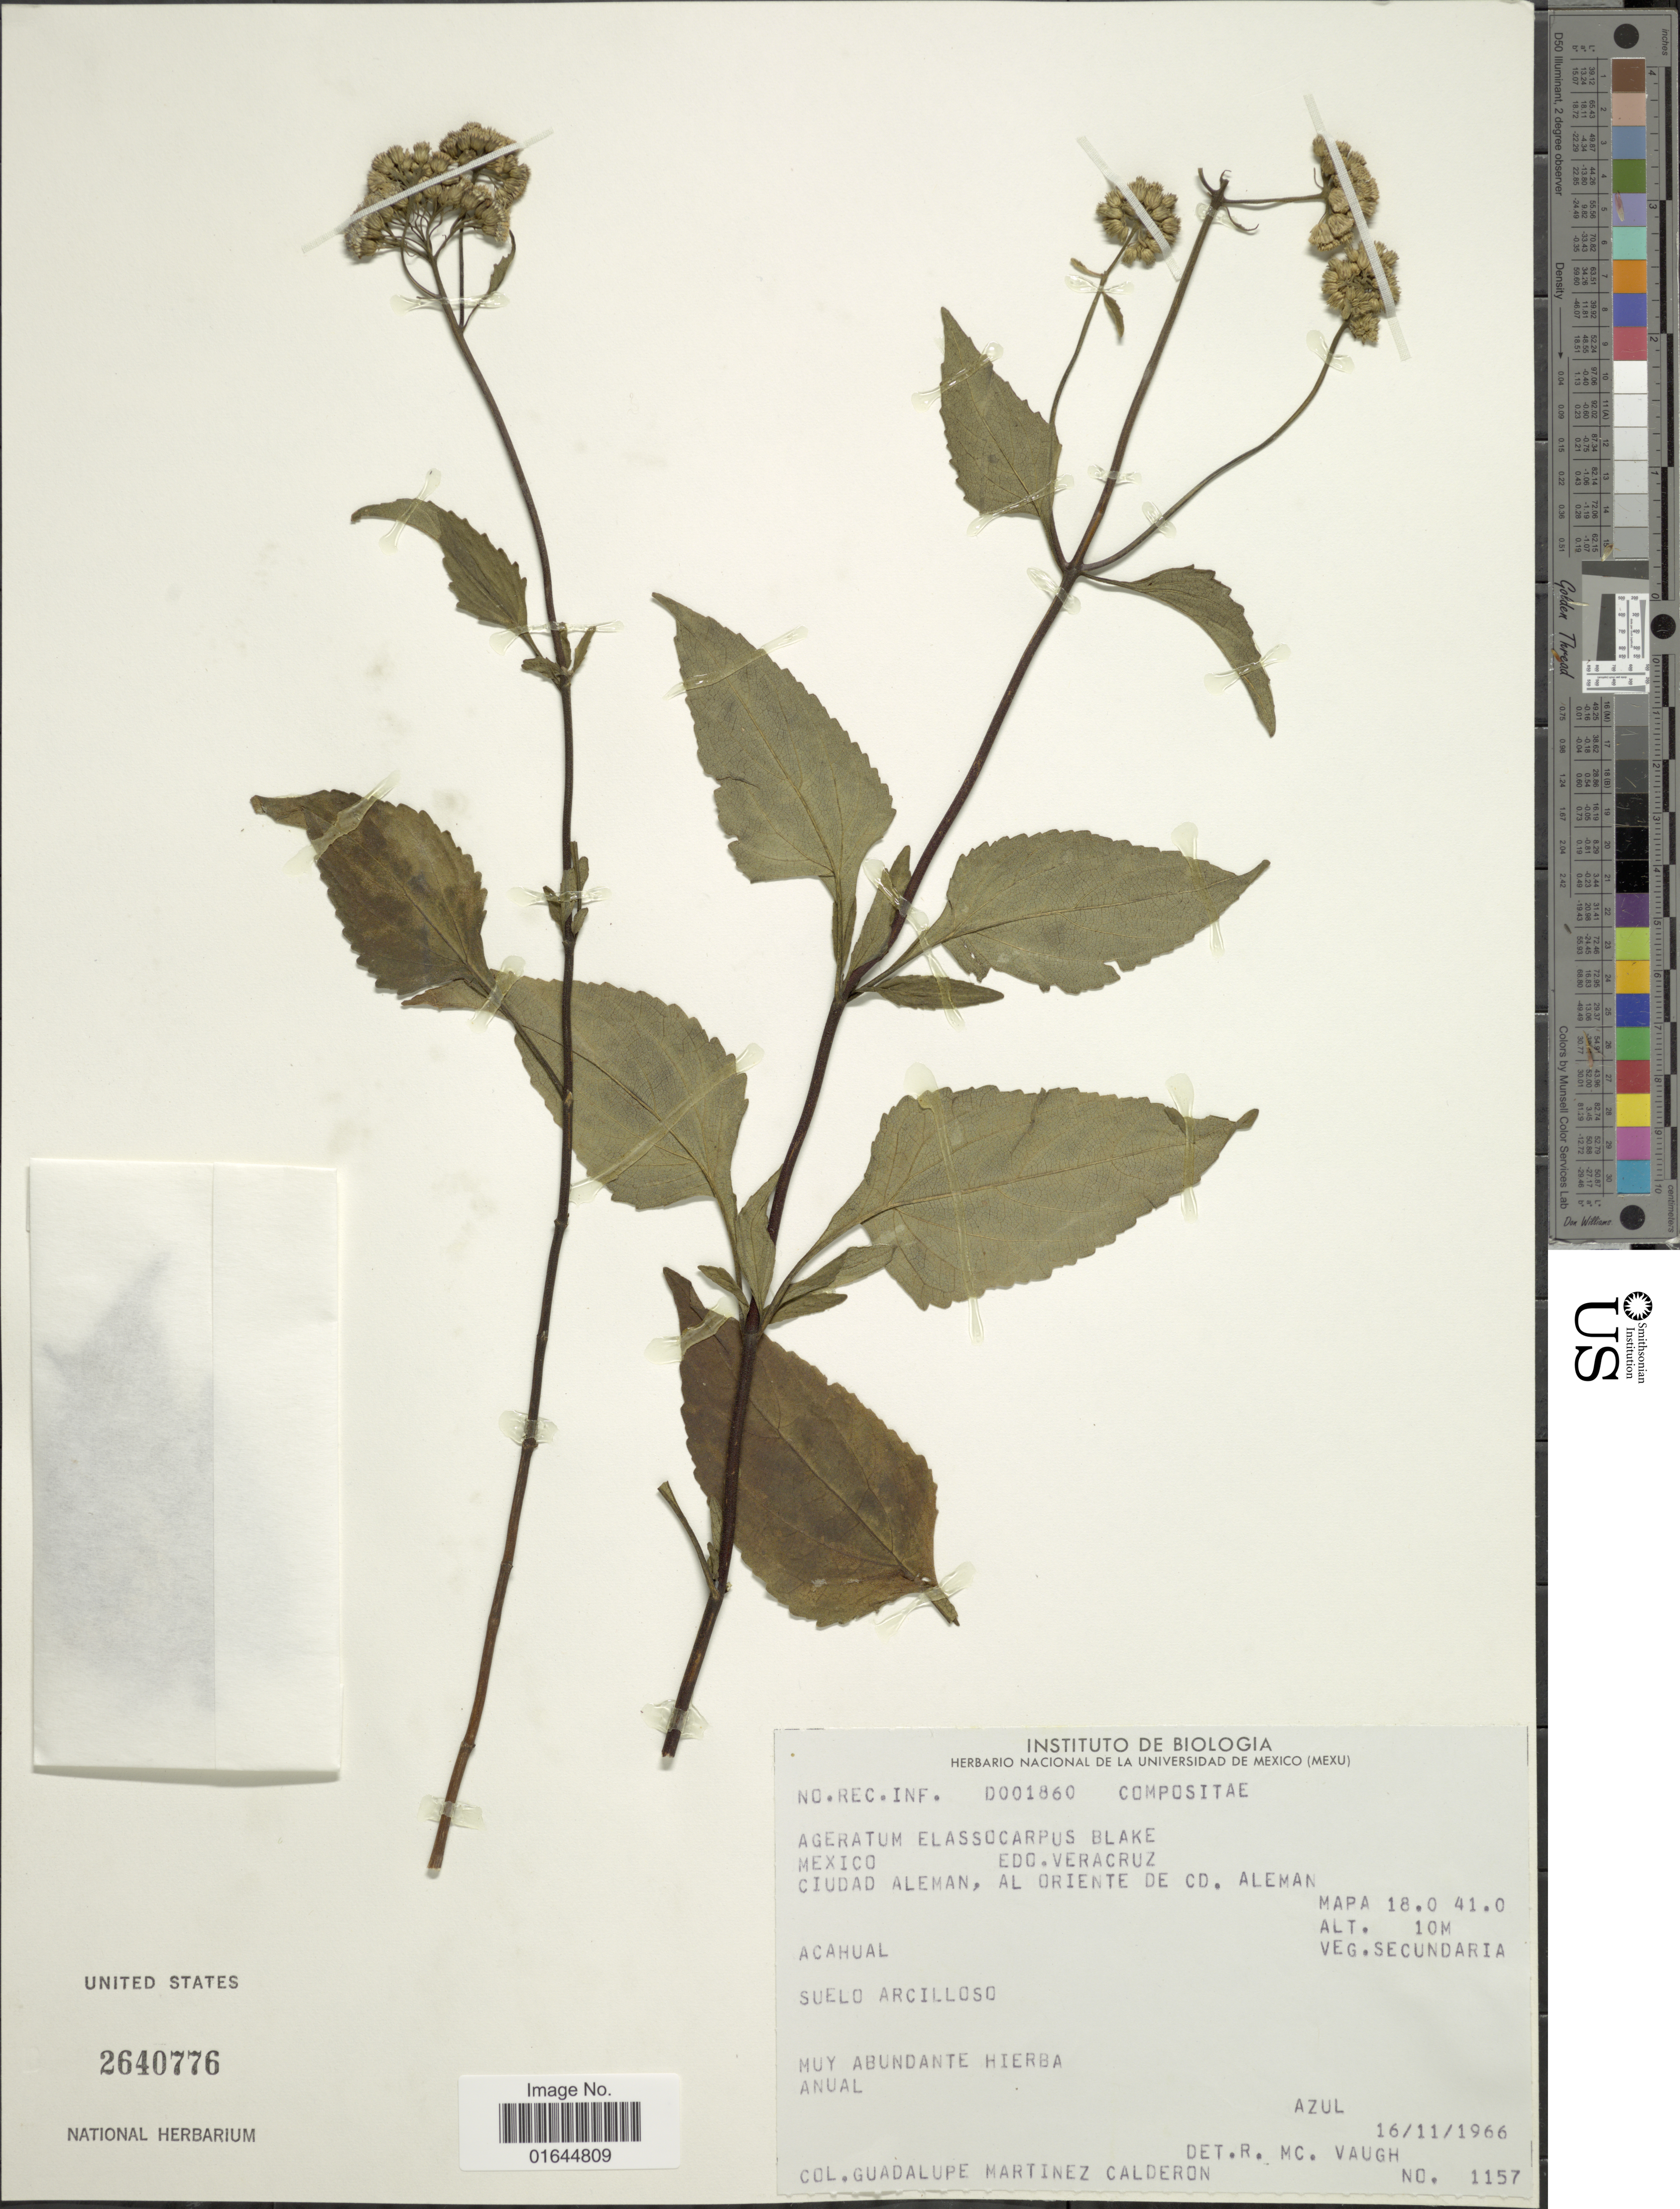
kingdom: Plantae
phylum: Tracheophyta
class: Magnoliopsida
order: Asterales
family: Asteraceae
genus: Ageratum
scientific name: Ageratum elassocarpum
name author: S.F. Blake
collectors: G. Martinez-C.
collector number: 1157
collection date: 1966-11-16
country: Mexico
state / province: Veracruz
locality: Mexico, Edo. Veracruz, Cuidad Aleman, Aloriente de cd. Aleman.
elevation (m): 10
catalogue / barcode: US 2640776